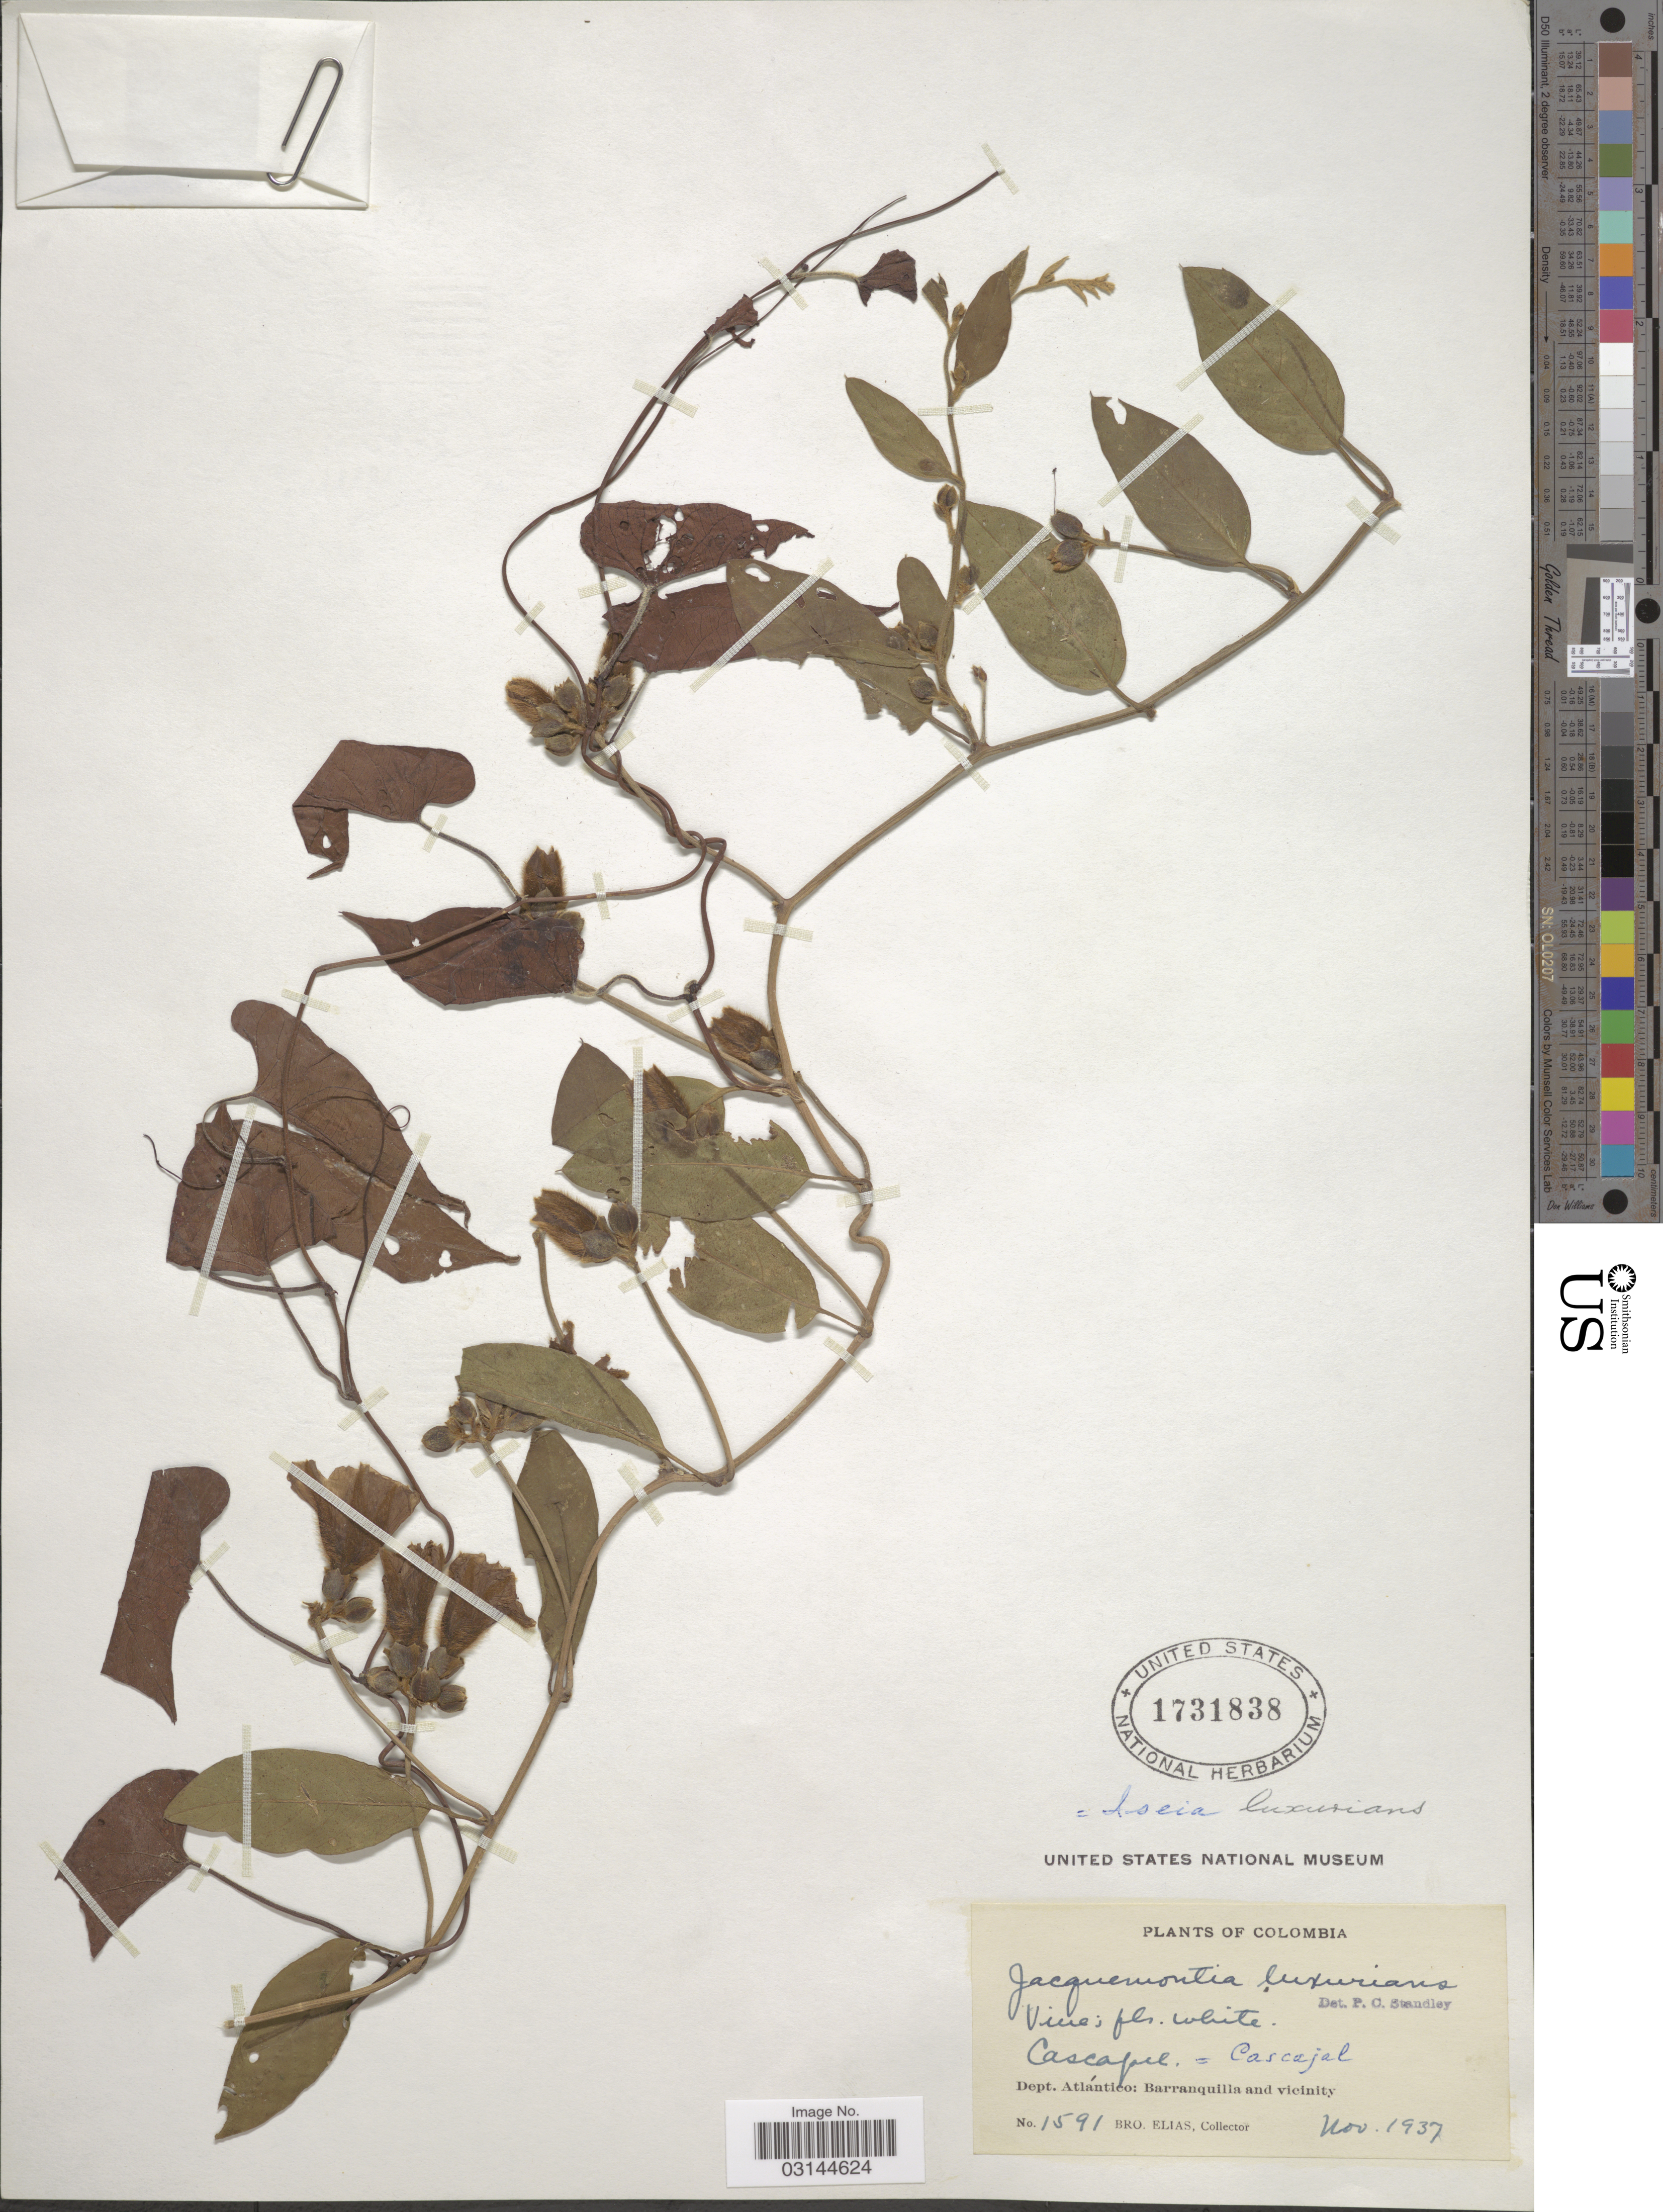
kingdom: Plantae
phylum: Tracheophyta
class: Magnoliopsida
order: Solanales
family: Convolvulaceae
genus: Aniseia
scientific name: Aniseia luxurians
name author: (Moric.) Athiê-Souza & Buril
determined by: Strong, Mark T., (BOT), Smithsonian Institution - National Museum of Natural History (UNITED STATES)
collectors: Bro. Elias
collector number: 1591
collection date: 1937-11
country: Colombia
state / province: Atlántico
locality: Dept. Atlántico: Barranquilla and vicinity.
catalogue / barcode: US 1731838